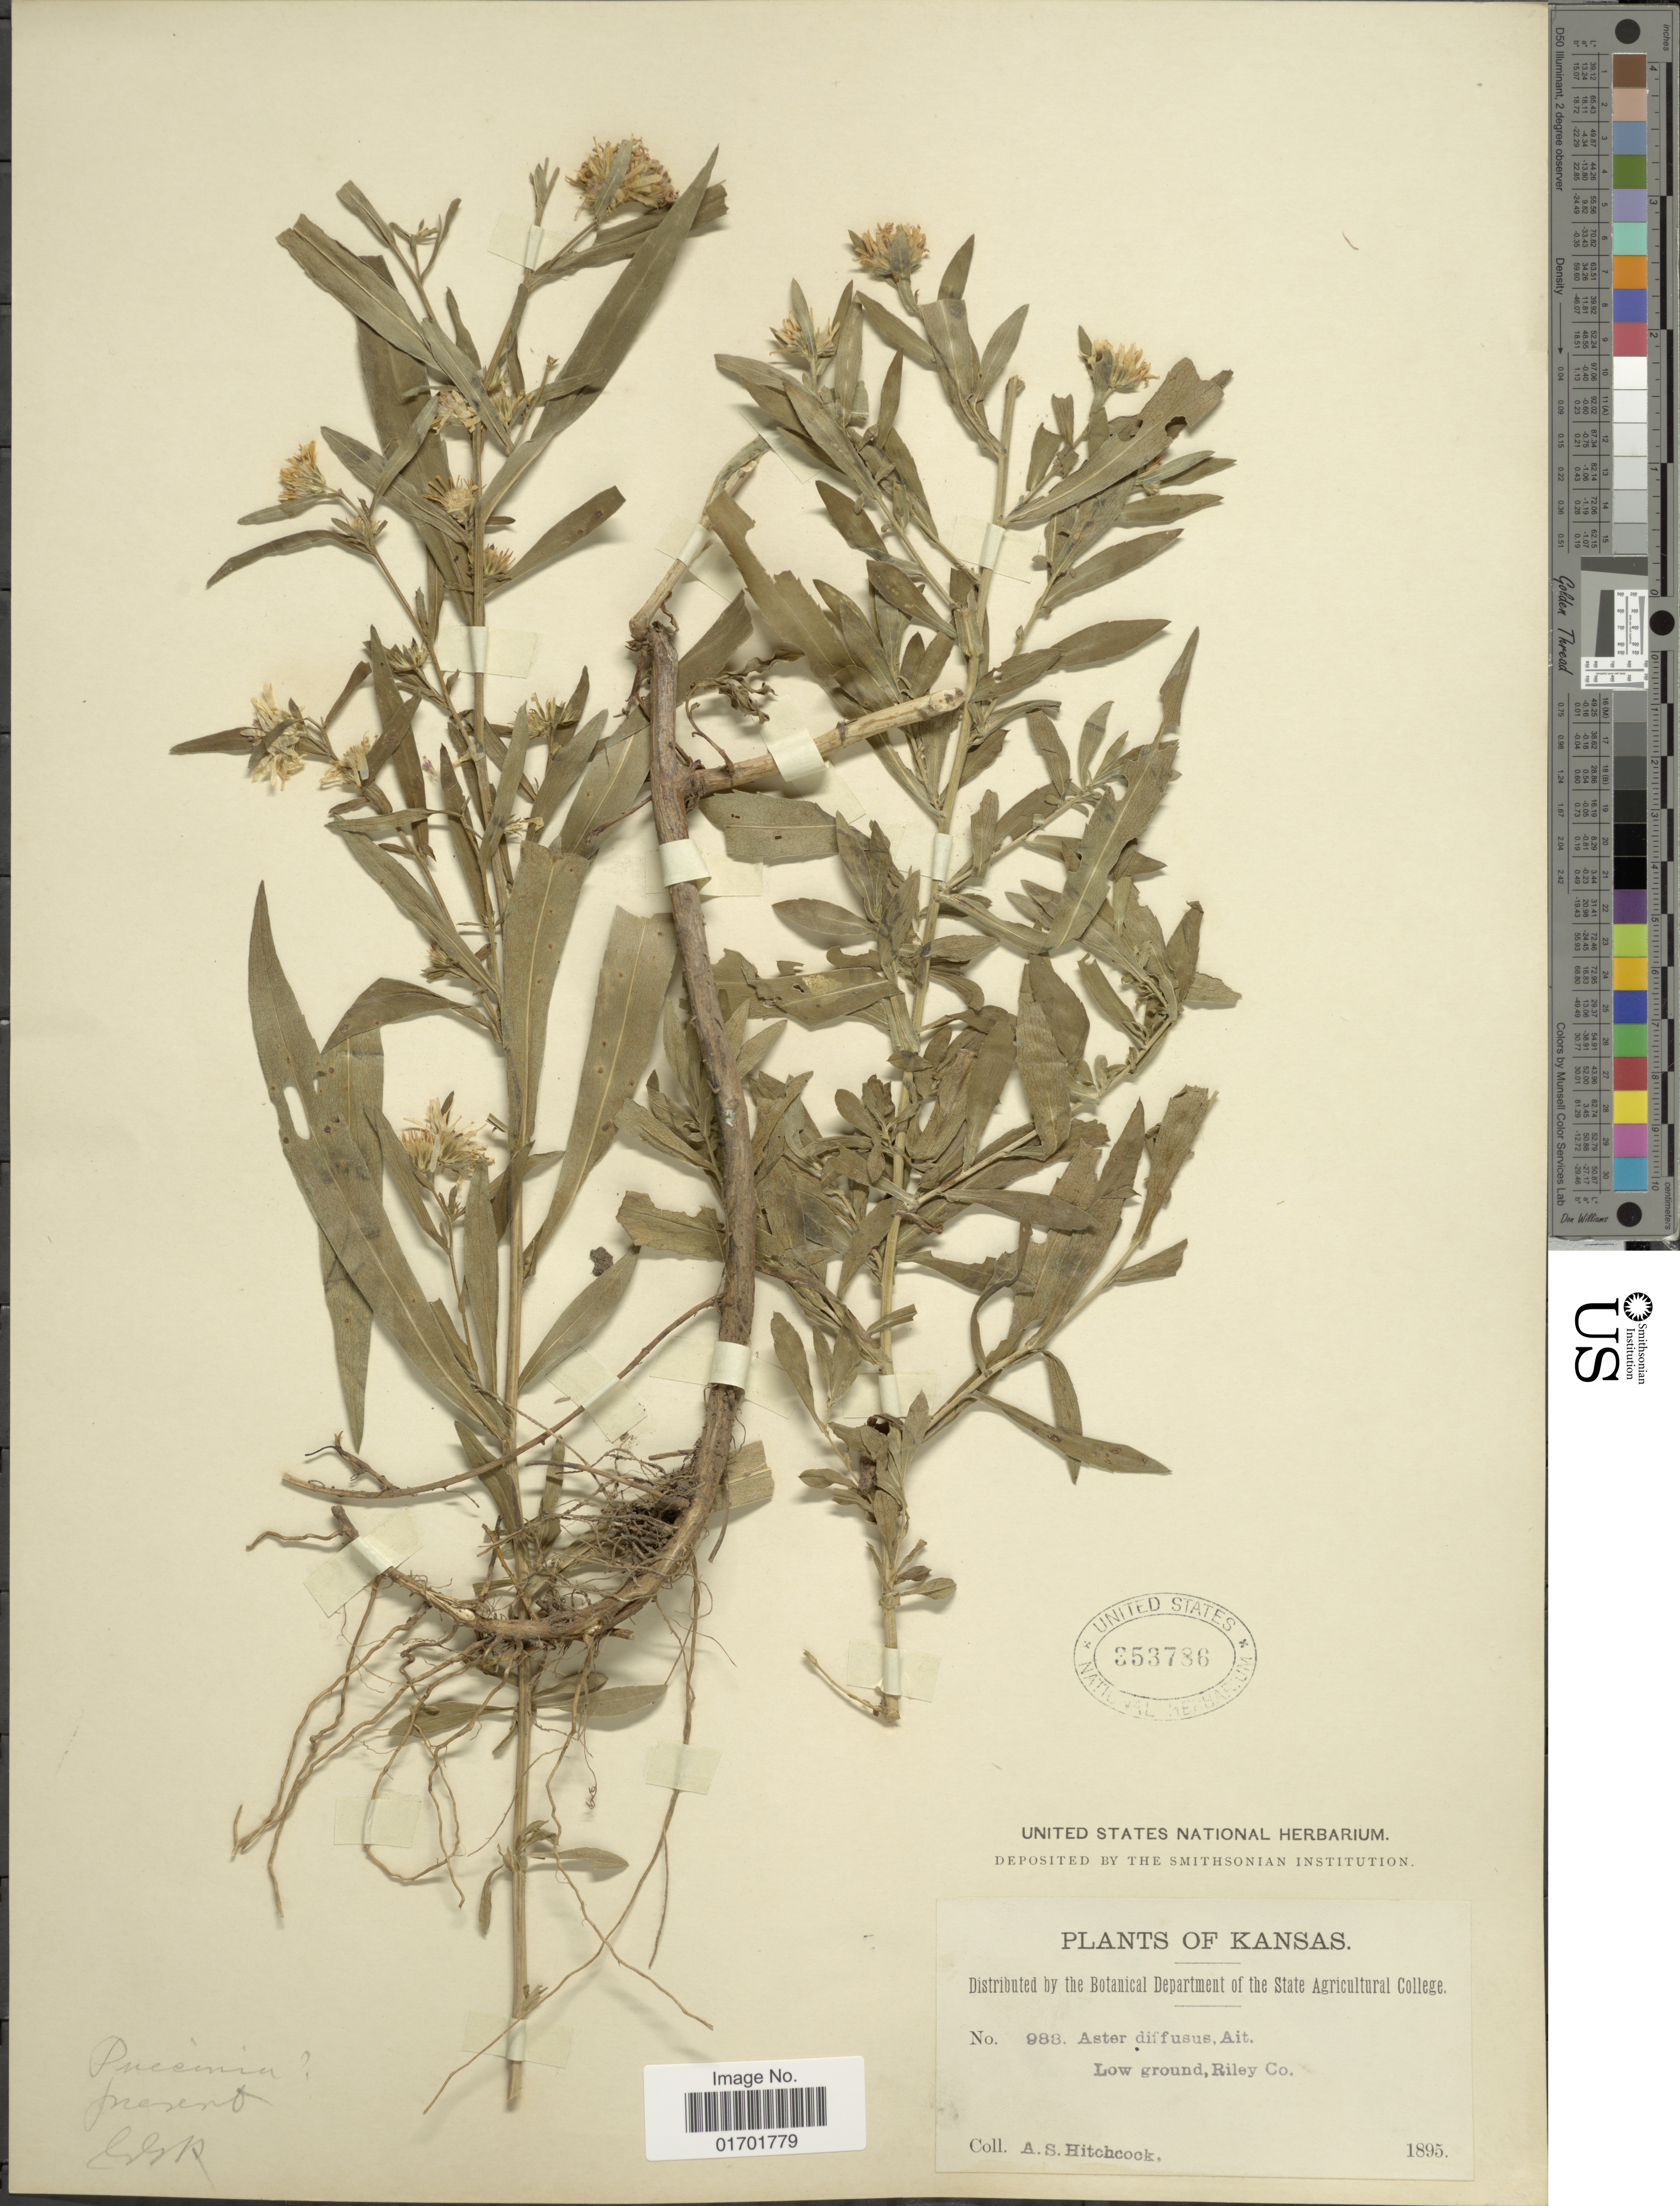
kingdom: Plantae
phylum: Tracheophyta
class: Magnoliopsida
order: Asterales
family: Asteraceae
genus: Symphyotrichum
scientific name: Symphyotrichum lanceolatum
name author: (Willd.) G.L. Nesom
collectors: A. S. Hitchcock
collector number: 988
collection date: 1895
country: United States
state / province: Arkansas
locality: Riley Co.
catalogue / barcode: US 353786